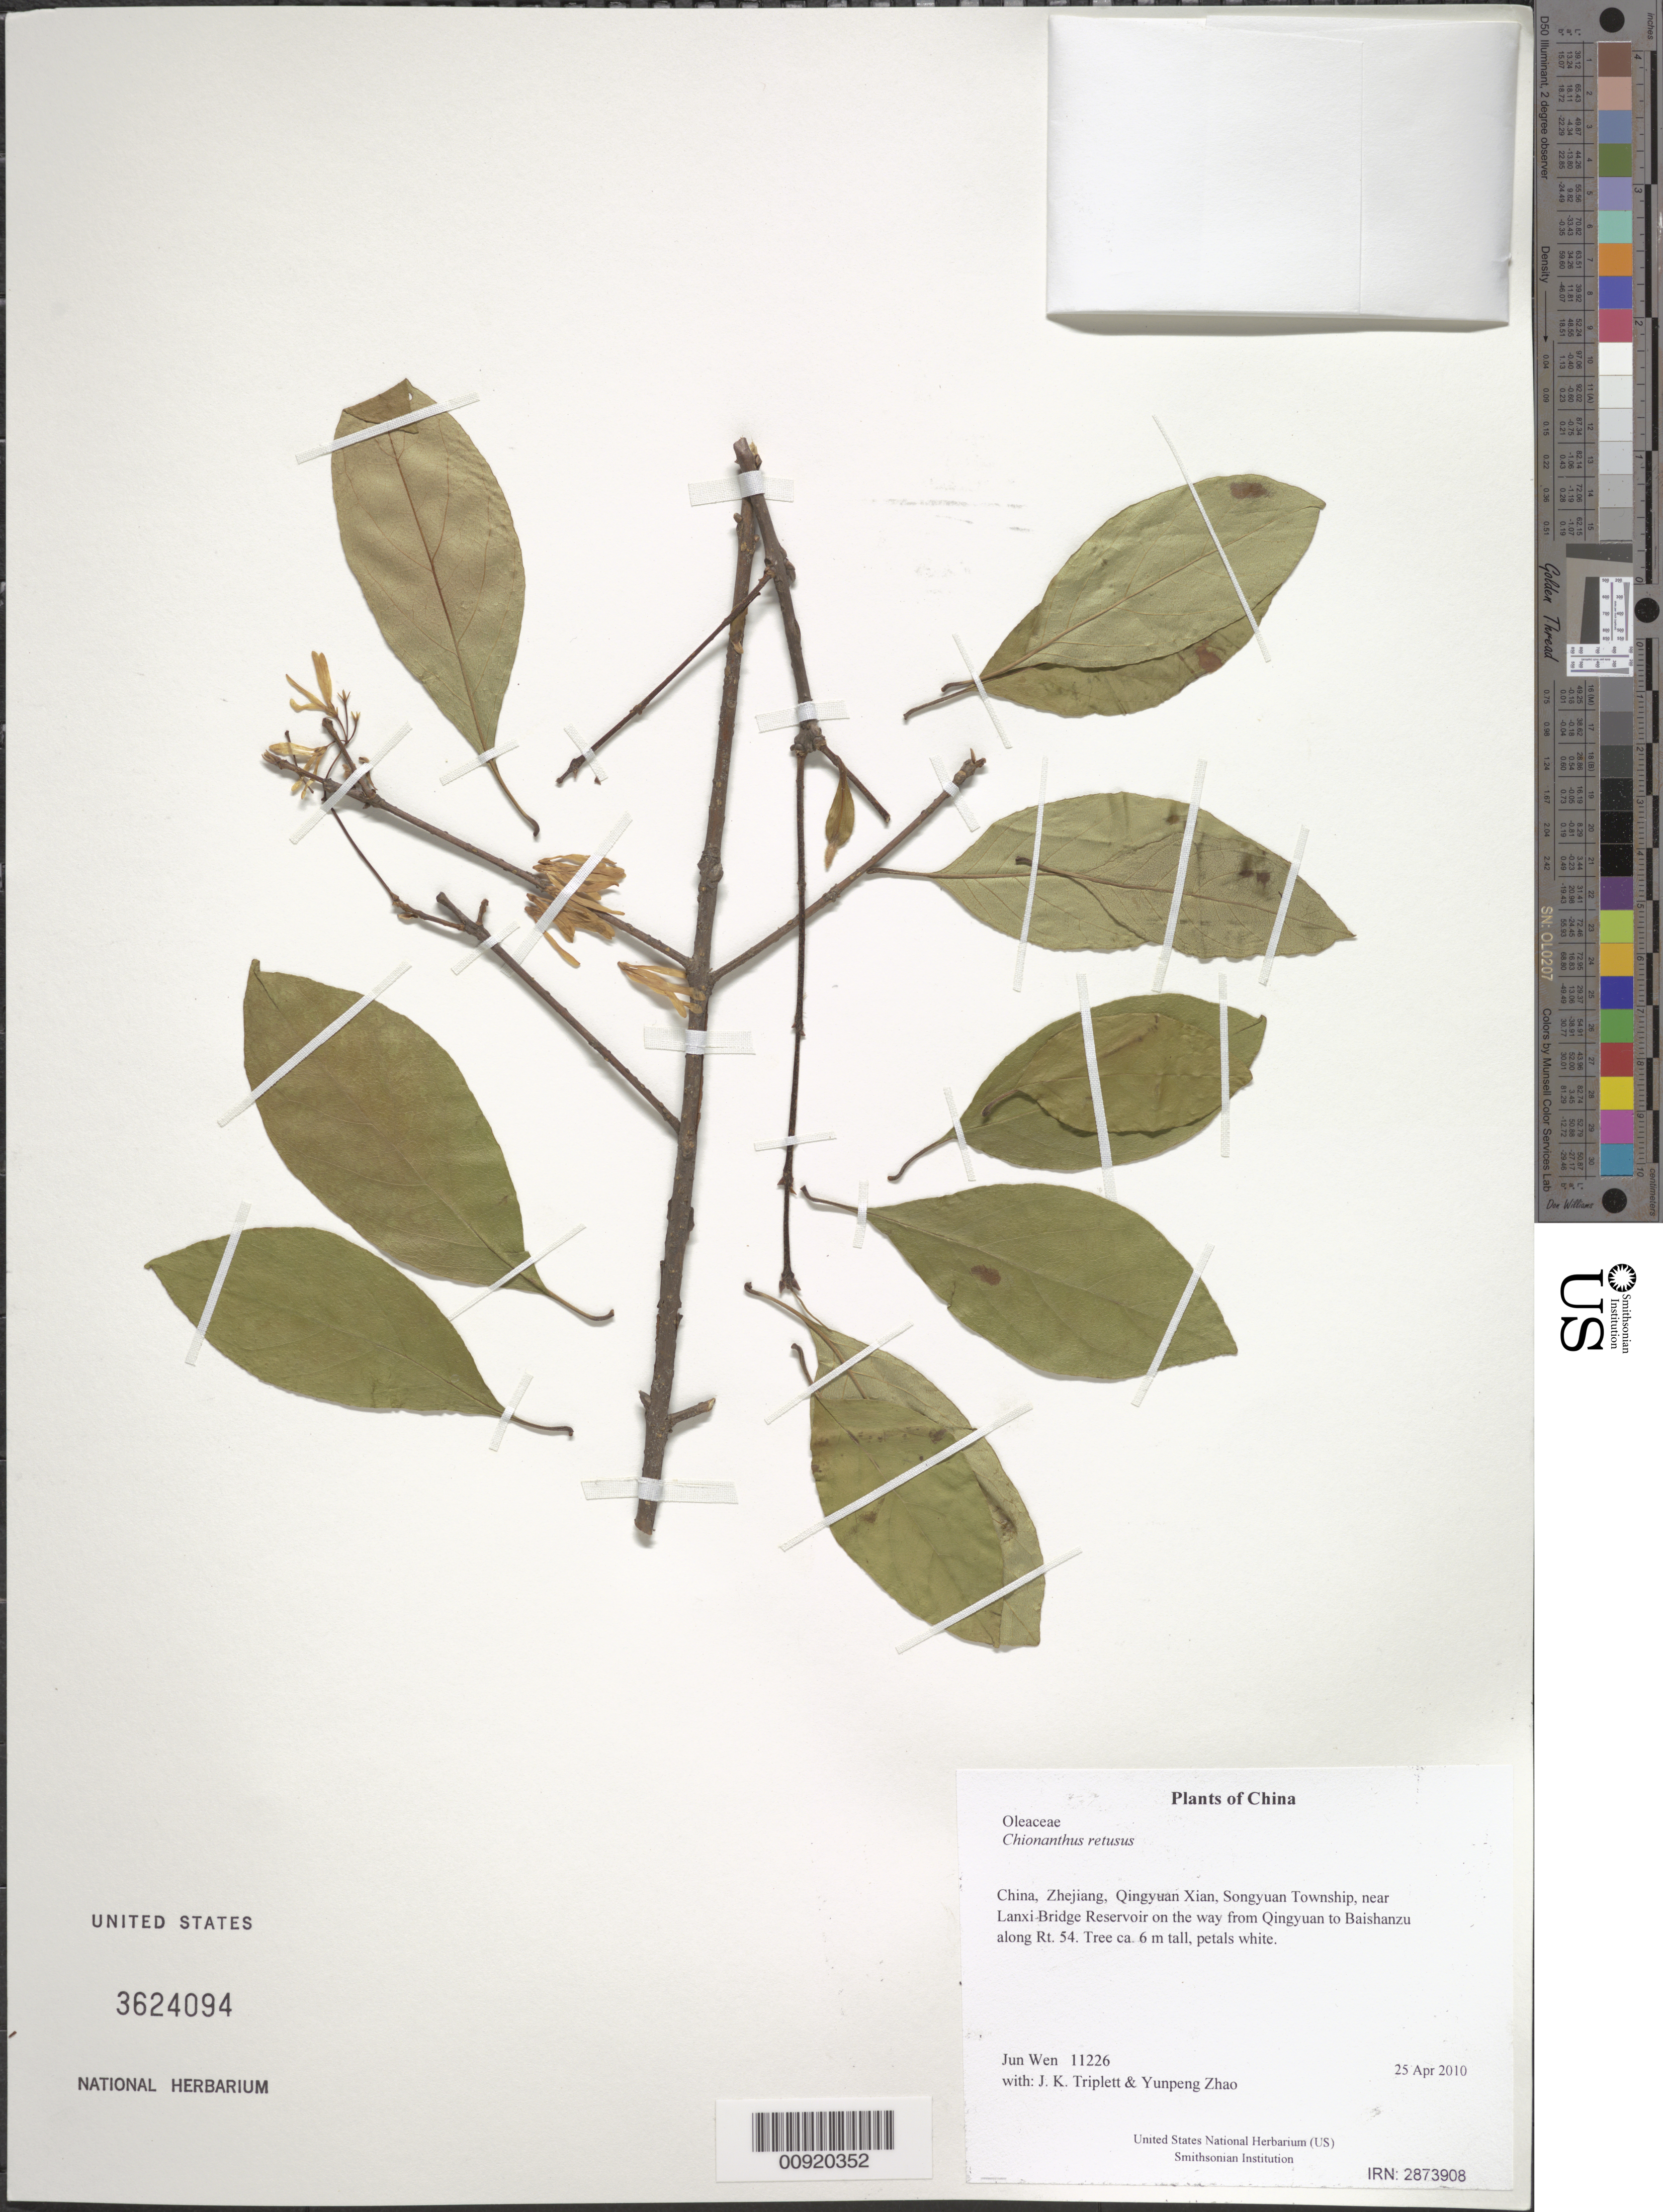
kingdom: Plantae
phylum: Tracheophyta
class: Magnoliopsida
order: Lamiales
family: Oleaceae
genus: Chionanthus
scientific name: Chionanthus retusus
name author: Lindl. & Paxton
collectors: J. Wen, J. K. Triplett & Yunpeng Zhao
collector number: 11226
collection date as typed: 25 Apr 2010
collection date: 2010-04-25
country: China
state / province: Zhejiang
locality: Qingyuan Xian, Songyuan Township, near Lanxi Bridge Reservoir on the way from Qingyuan to Baishanzu along Rt. 54.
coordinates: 27 37.241 N, 119 07.233 E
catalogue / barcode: US 3624094